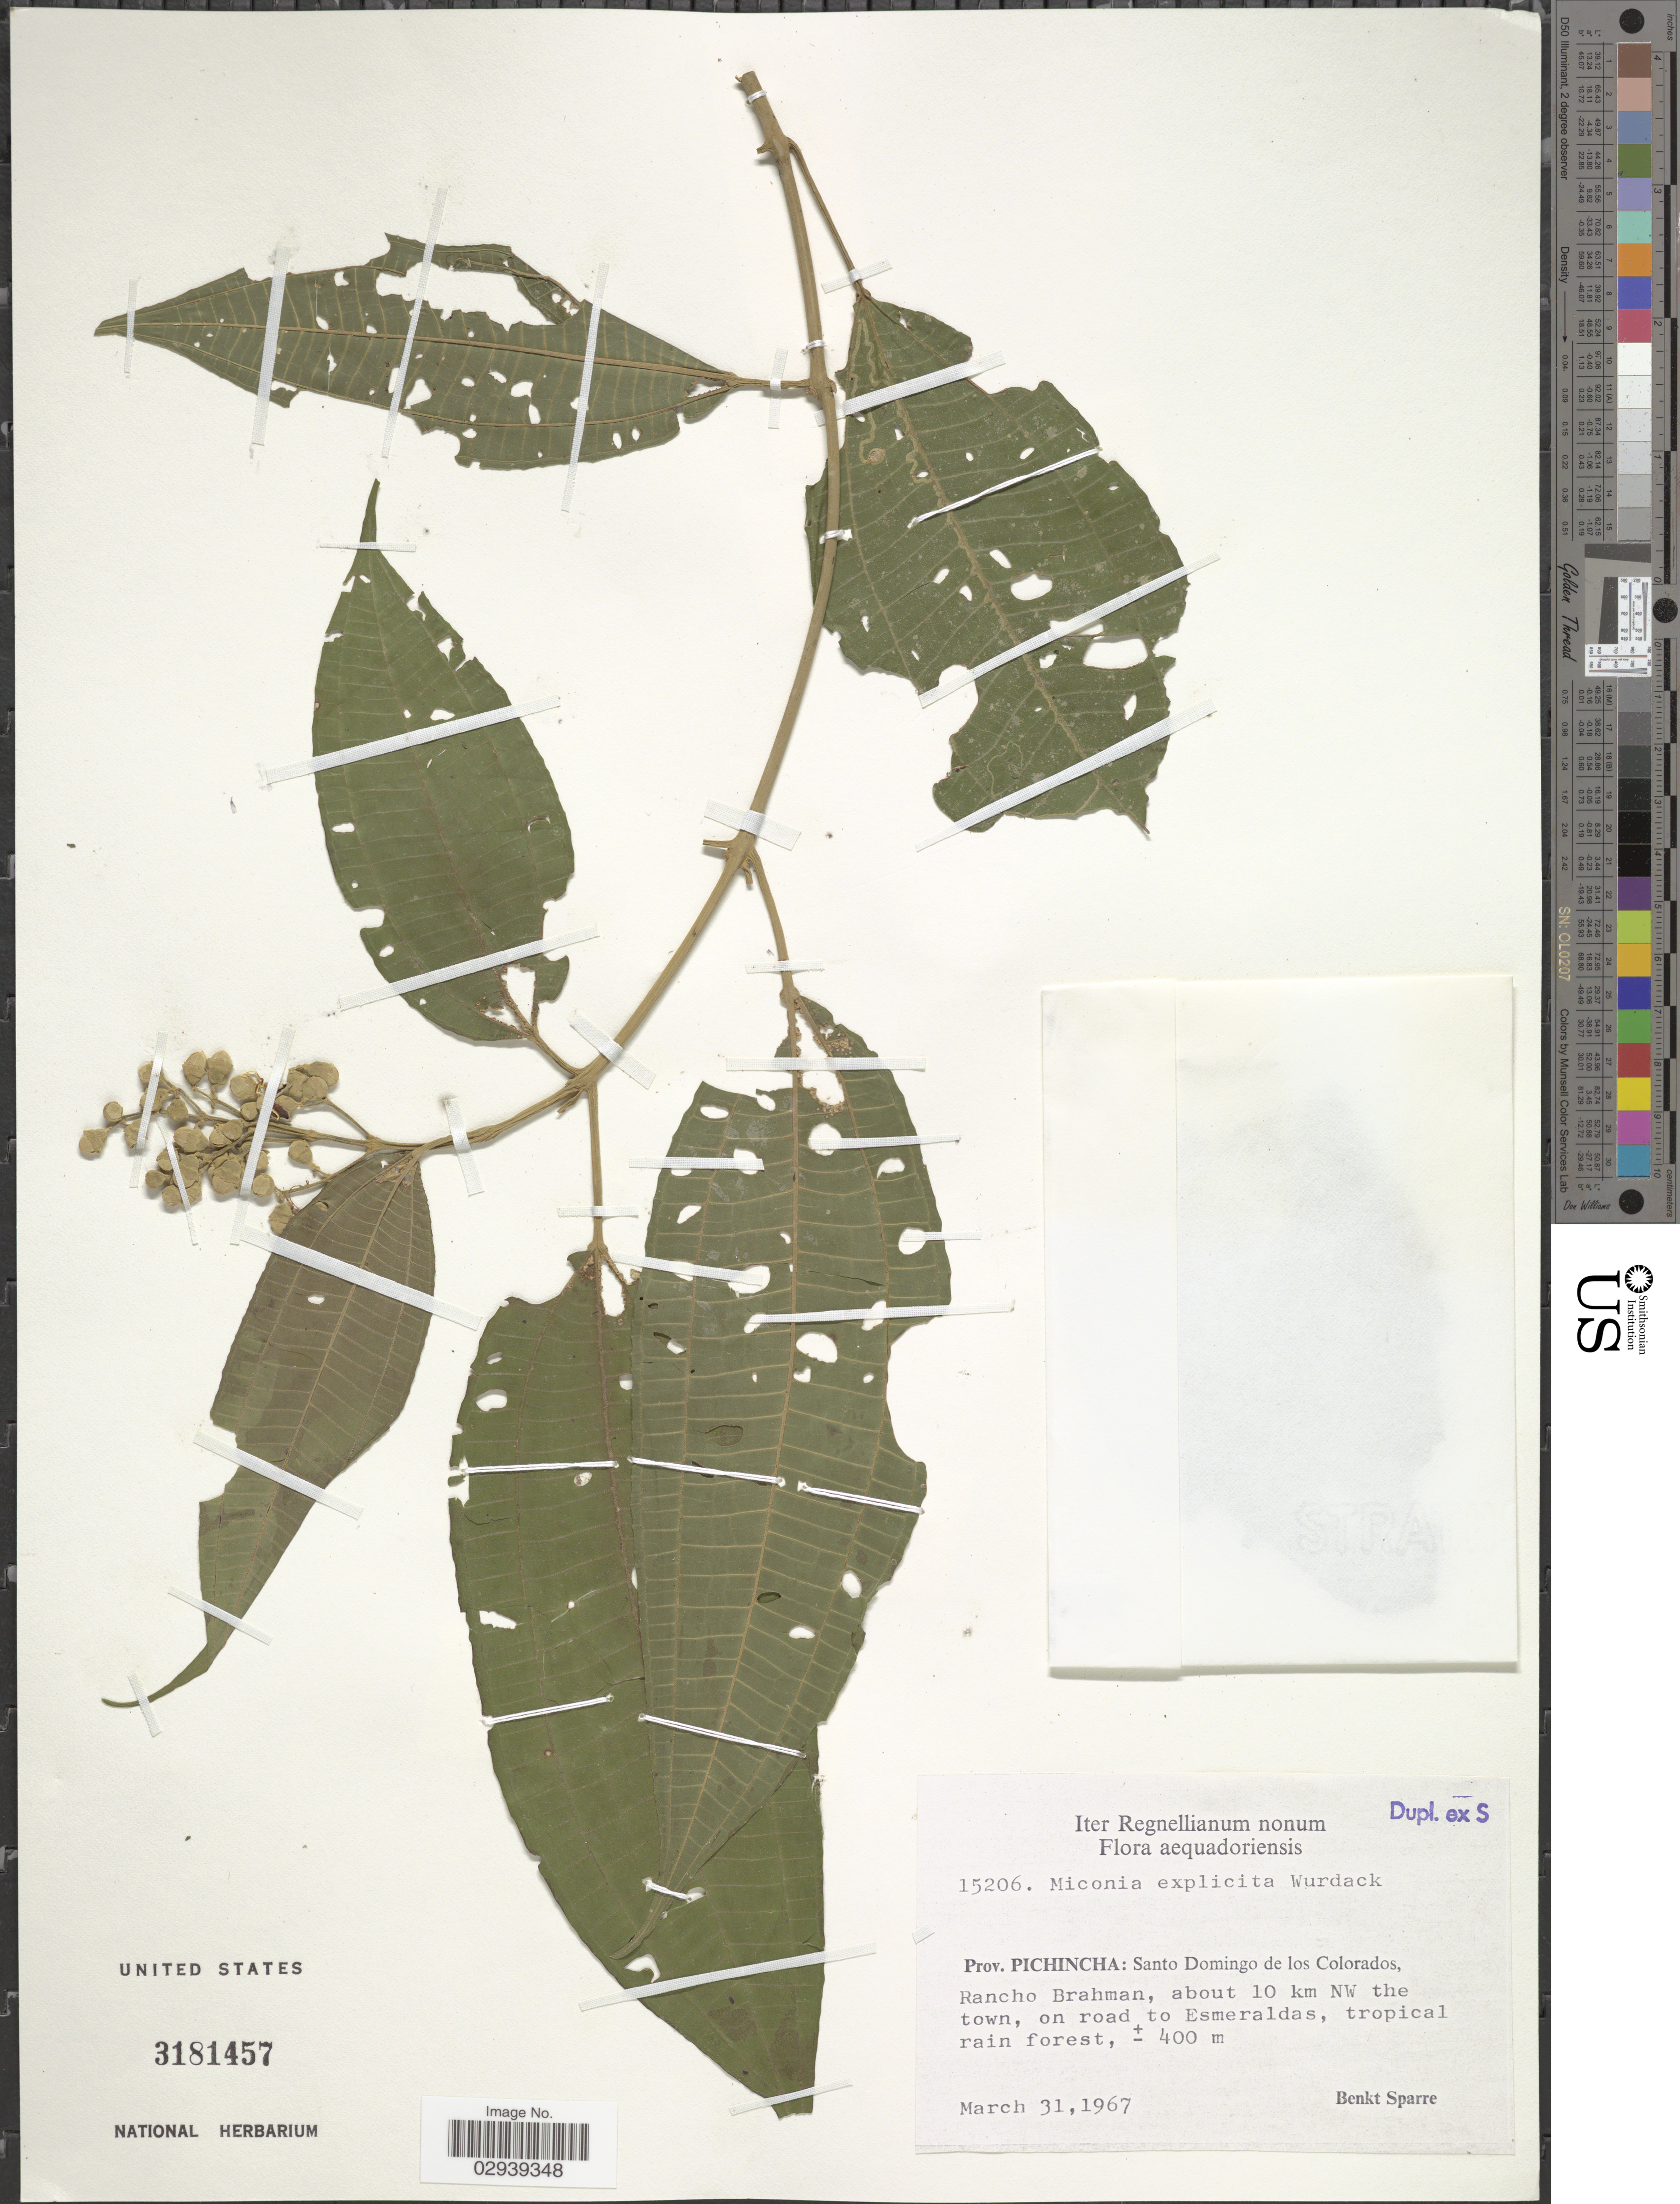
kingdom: Plantae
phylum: Tracheophyta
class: Magnoliopsida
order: Myrtales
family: Melastomataceae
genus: Miconia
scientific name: Miconia explicita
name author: Wurdack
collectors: B. Sparre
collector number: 15206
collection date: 1967-03-31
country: Ecuador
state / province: Pichincha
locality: Prov. Pichincha: Santo Domingo del los Colorados, Rancho Brahman, about 10 km NW the town, on road to Esmeraldas.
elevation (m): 400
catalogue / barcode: US 3181457